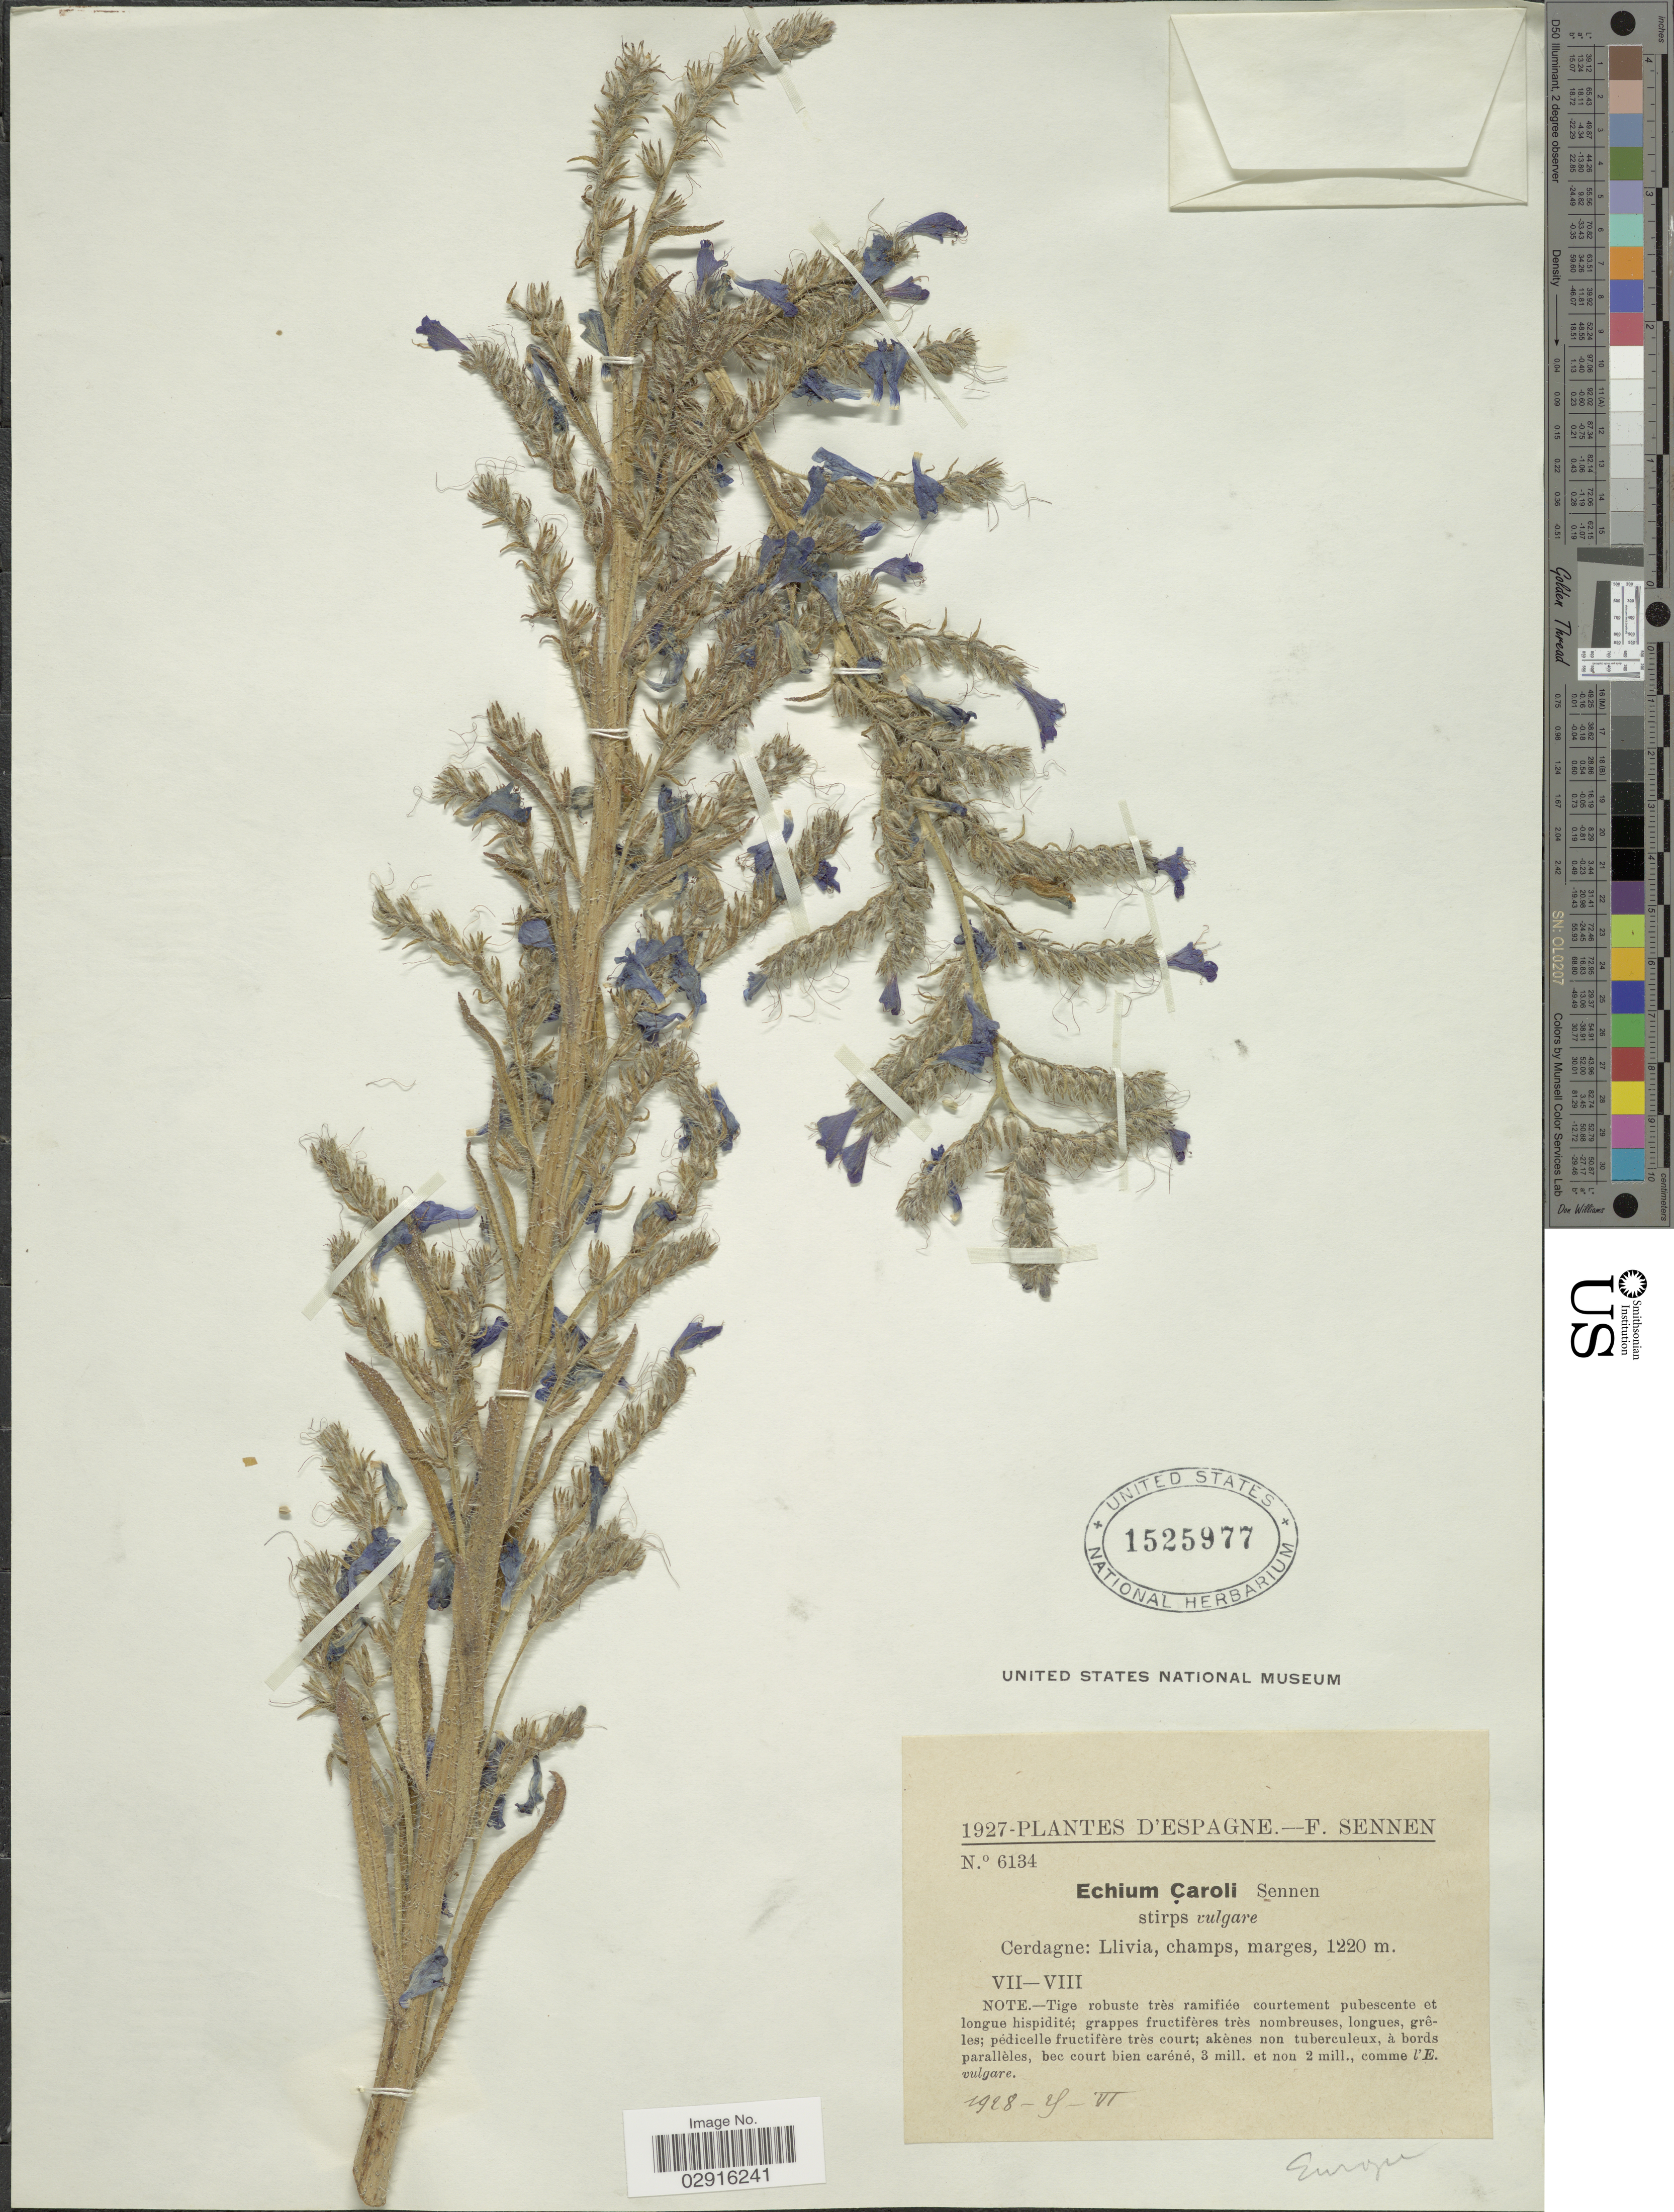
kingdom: Plantae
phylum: Tracheophyta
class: Magnoliopsida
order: Boraginales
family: Boraginaceae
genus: Echium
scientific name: Echium caroli Sennen sp. nov. ined.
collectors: E. Sennen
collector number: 6134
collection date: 1928-05-25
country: Spain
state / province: Islas Baleares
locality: Cerdagne: Llivia, champs, marges.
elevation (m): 1220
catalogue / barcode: US 1525977